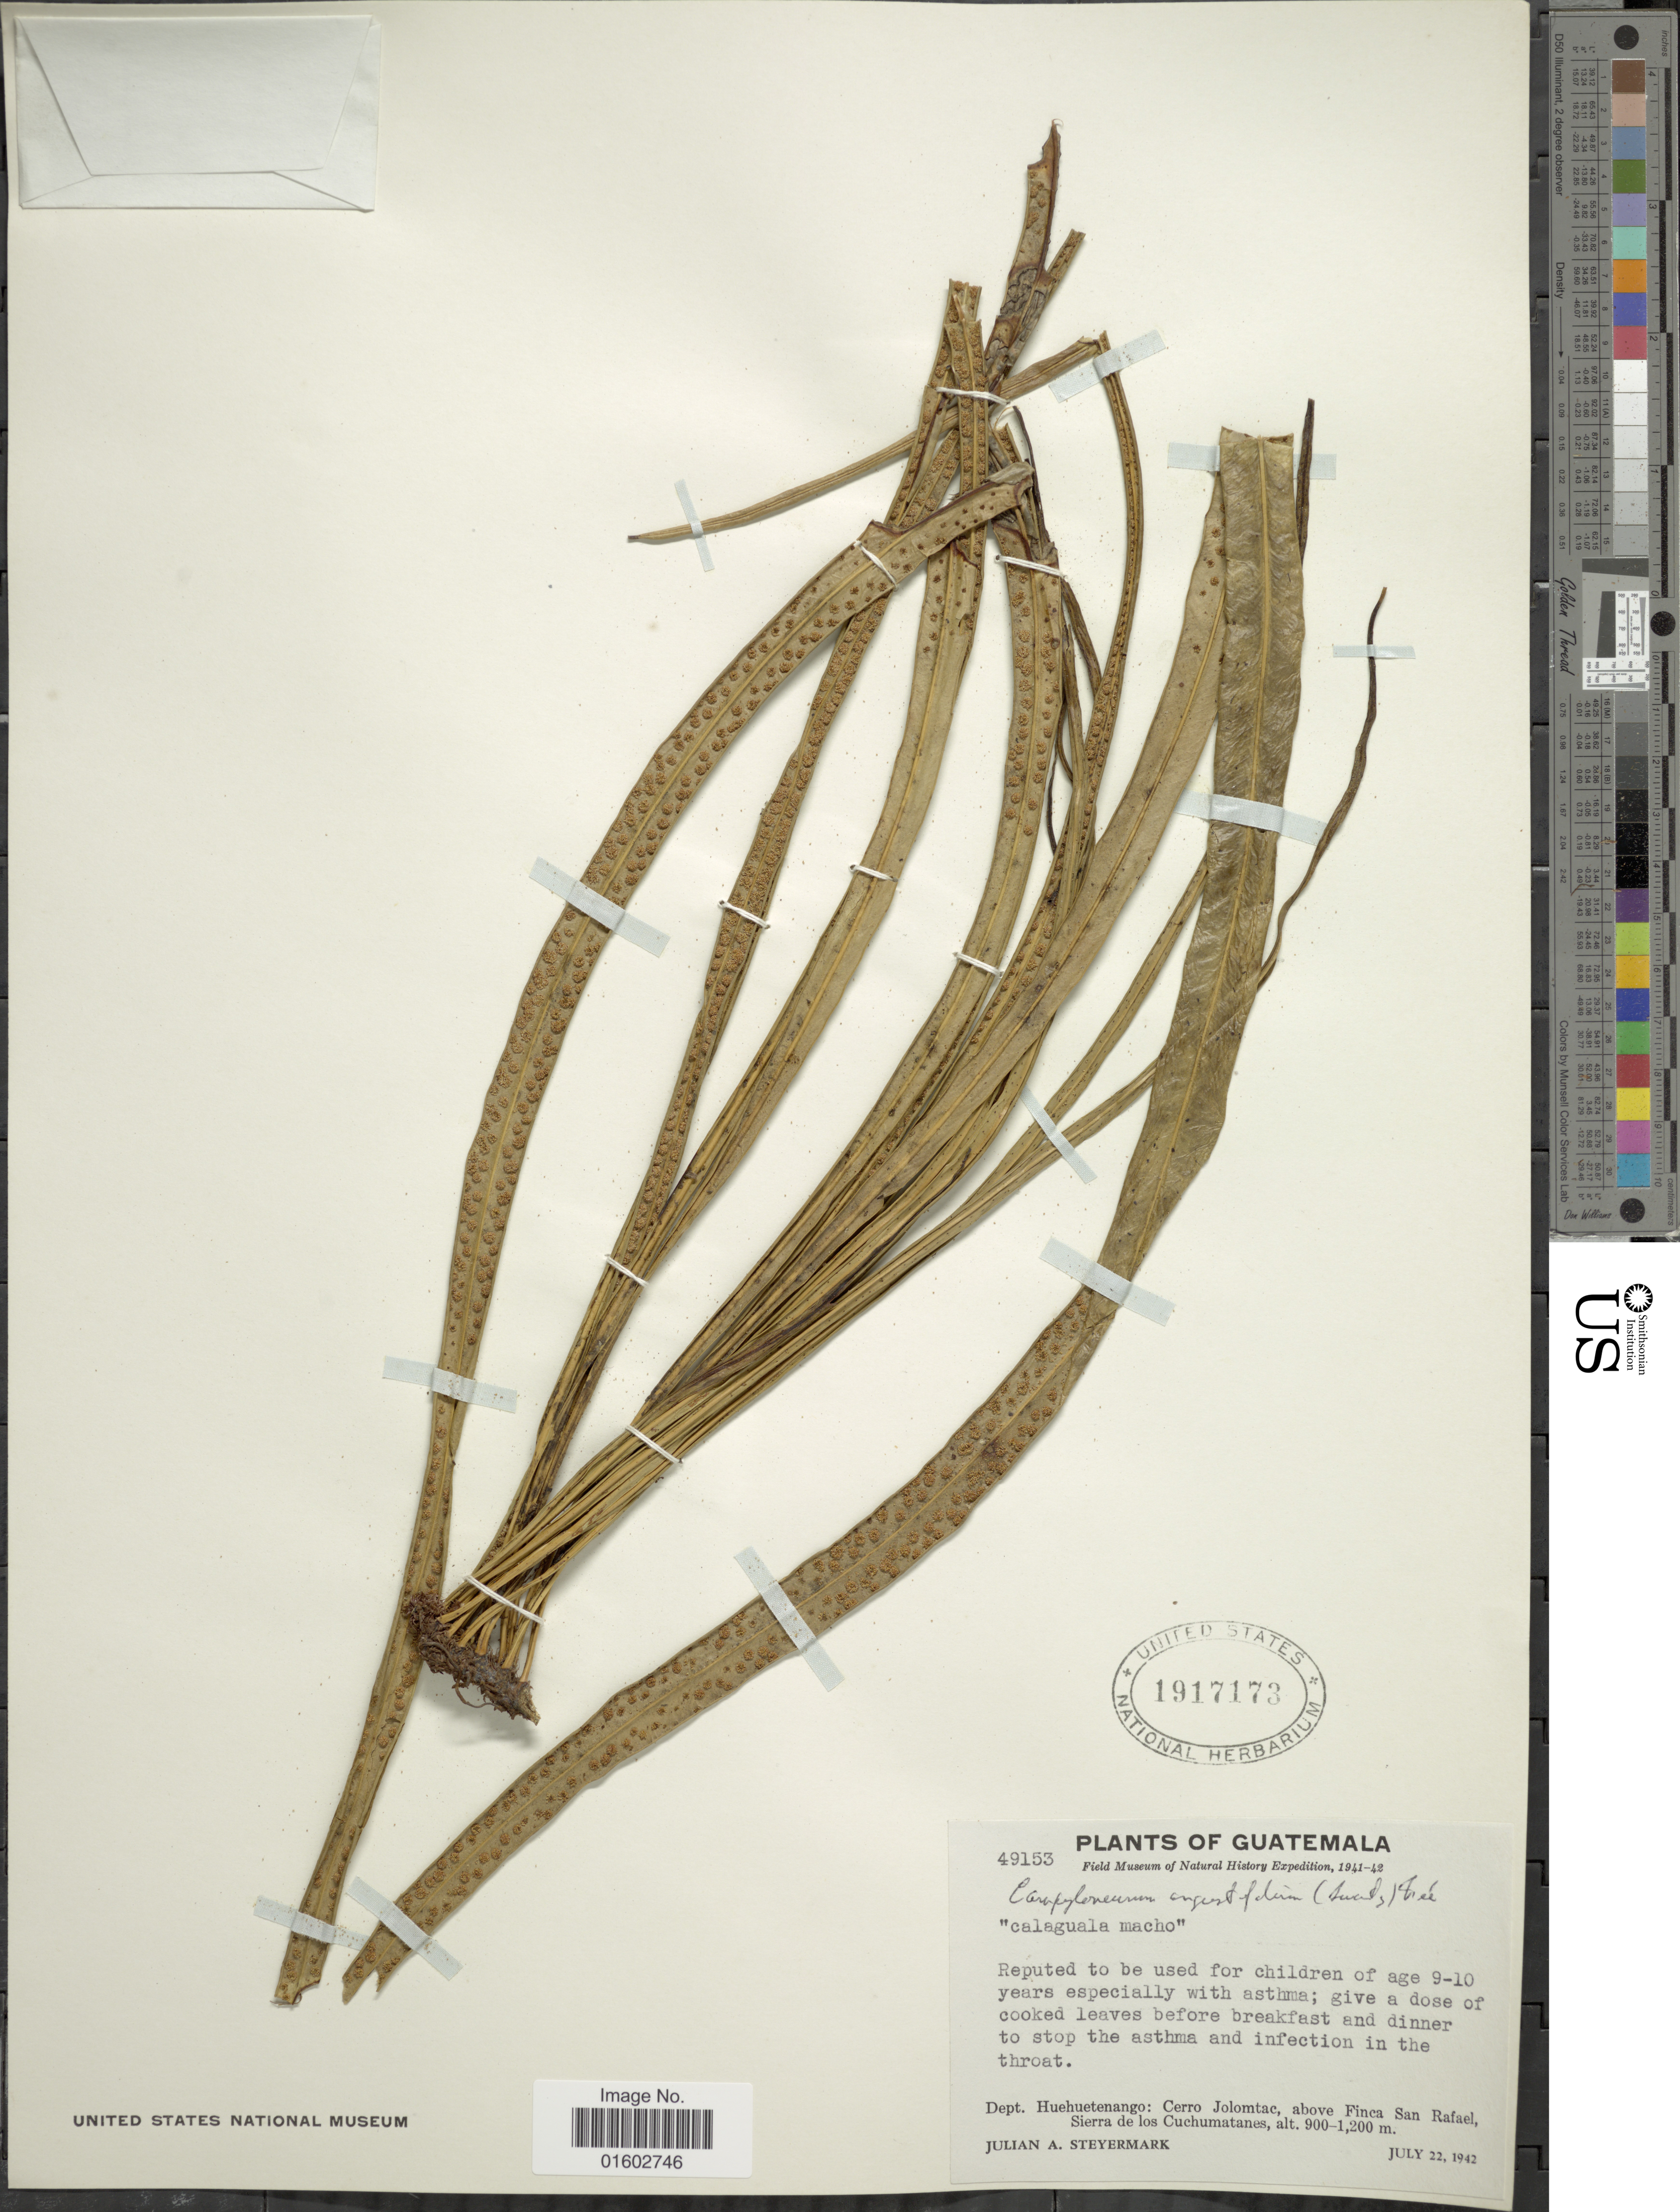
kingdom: Plantae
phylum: Tracheophyta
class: Polypodiopsida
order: Polypodiales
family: Polypodiaceae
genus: Campyloneurum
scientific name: Campyloneurum angustifolium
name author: (Sw.) Fée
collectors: J. Steyermark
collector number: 49153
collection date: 1942-07-22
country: Guatemala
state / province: Huehuetenango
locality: Dept. Huehuetenango: Cerro Jolomtac, above Finca San Rafael Sierra de los Cuchumatanes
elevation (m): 900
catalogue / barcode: US 1917173